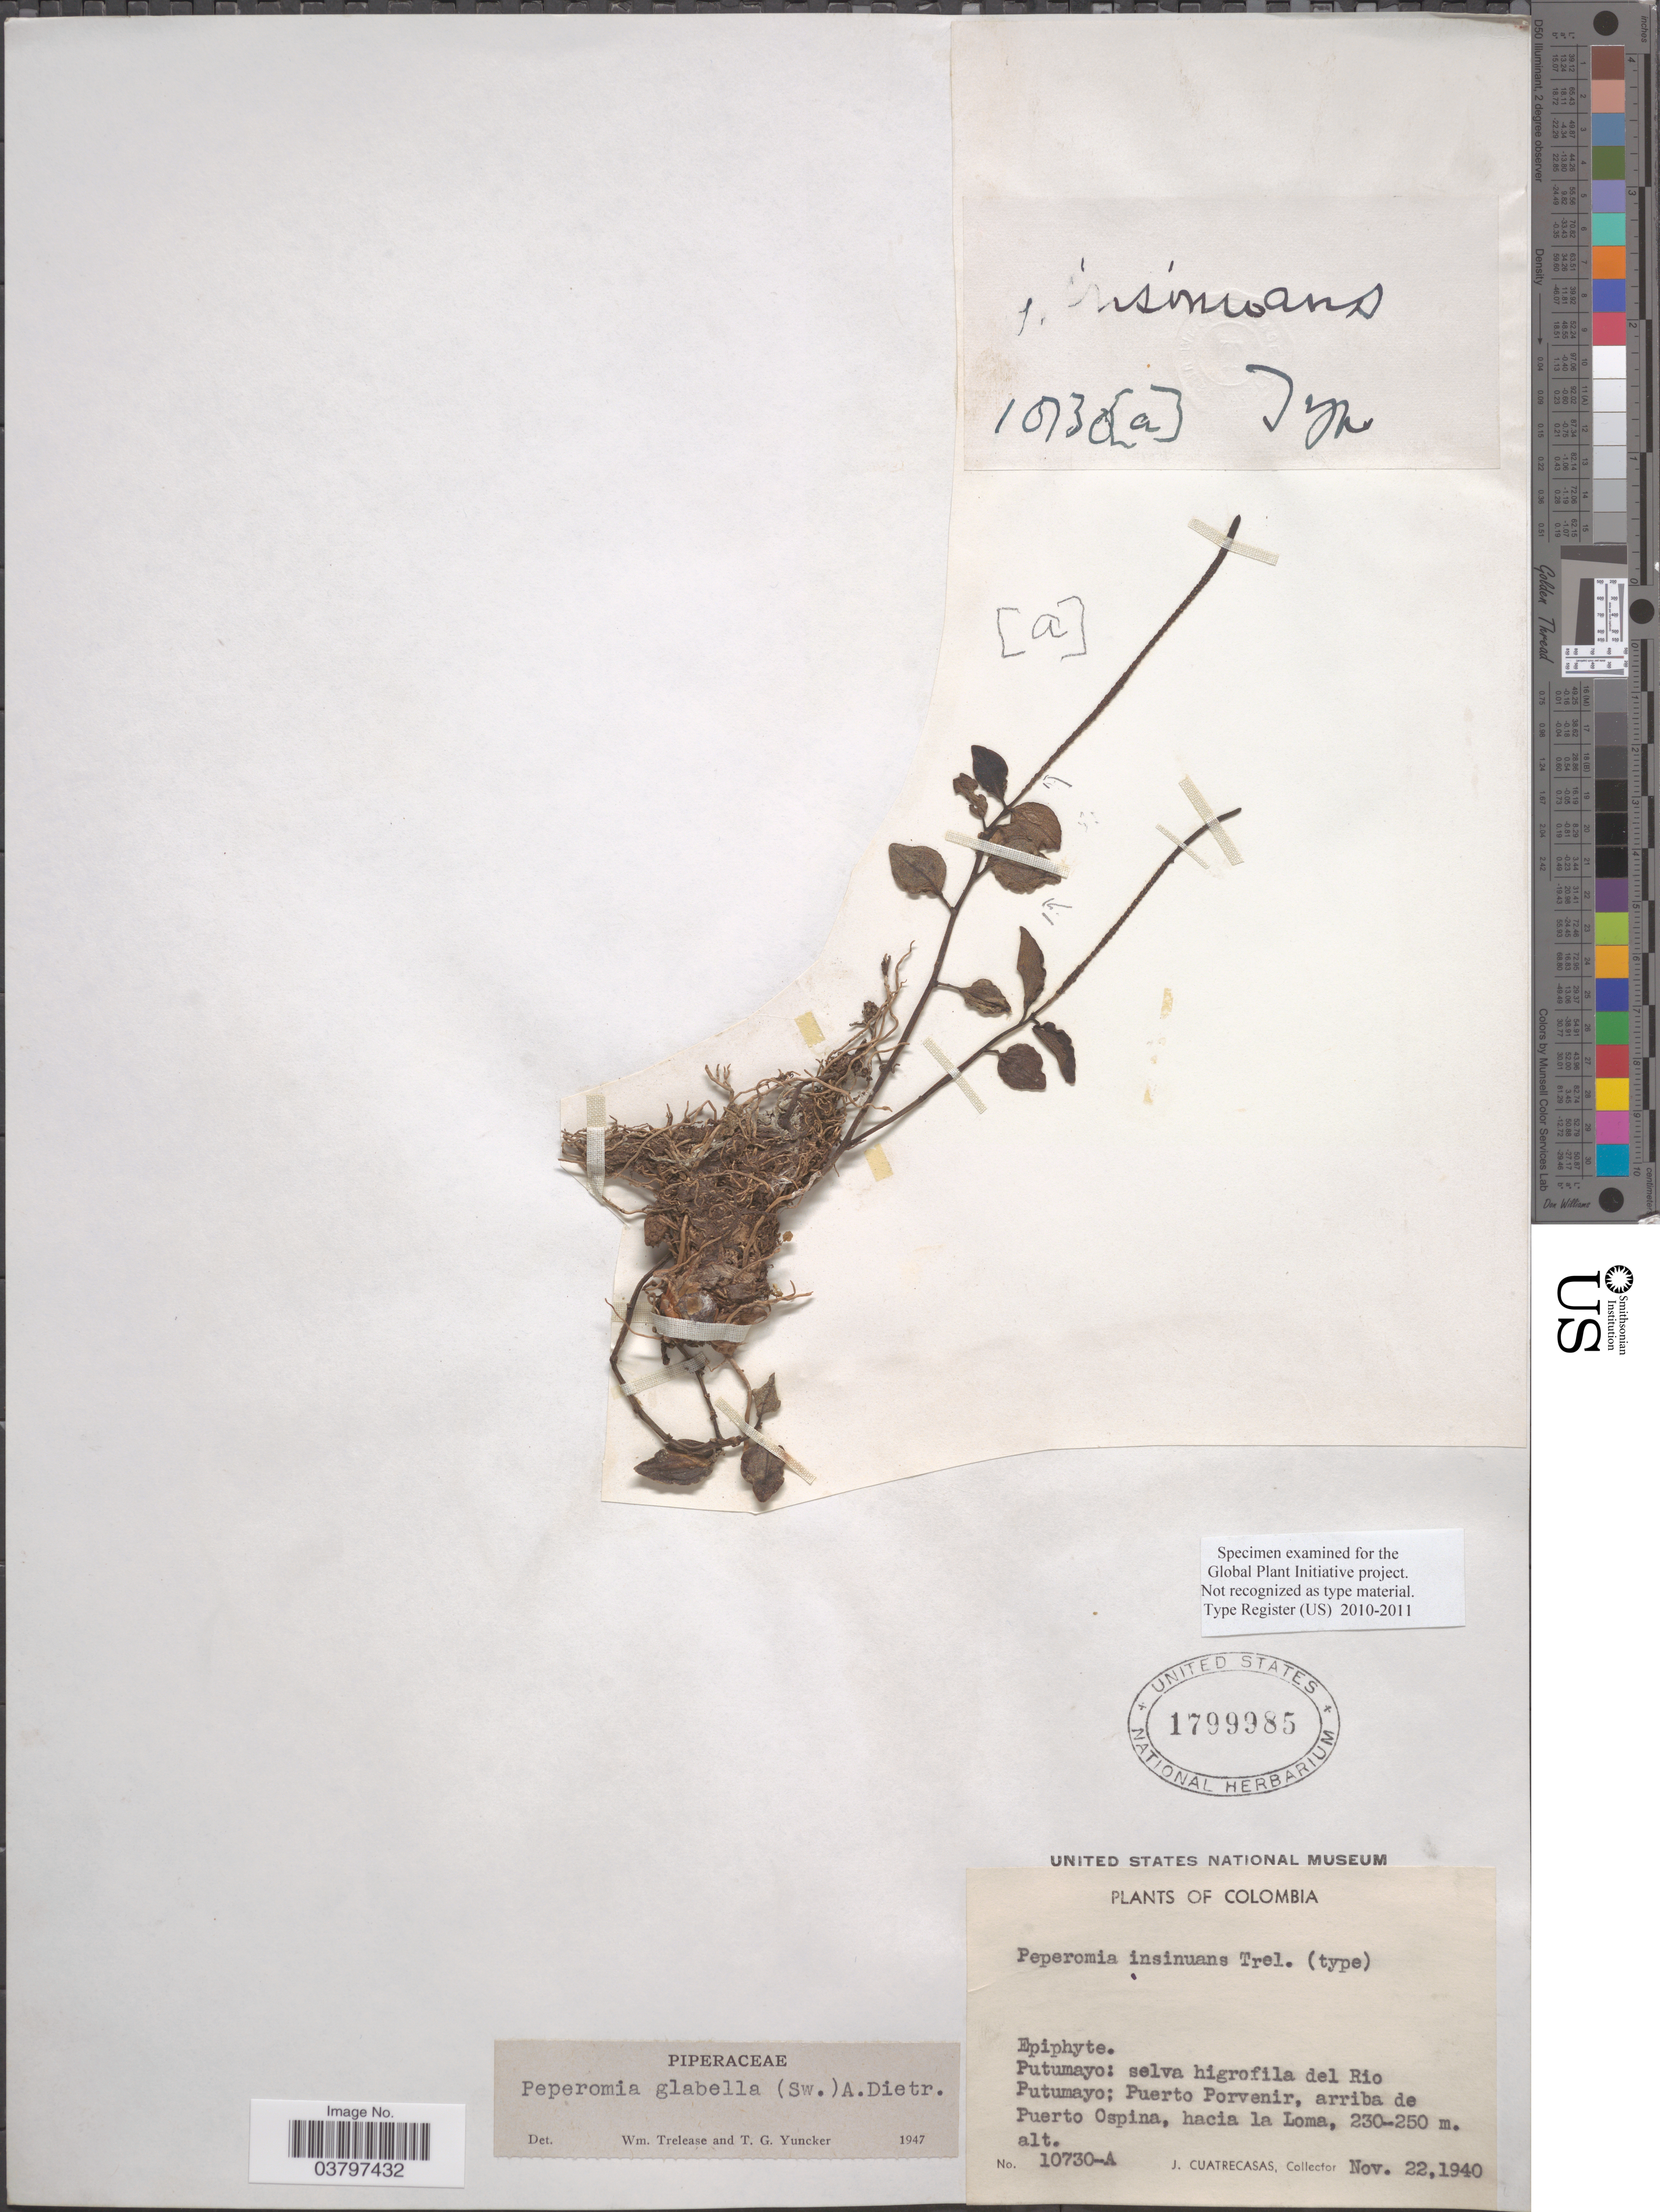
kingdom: Plantae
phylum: Tracheophyta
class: Magnoliopsida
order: Piperales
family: Piperaceae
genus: Peperomia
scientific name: Peperomia glabella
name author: (Sw.) A. Dietr.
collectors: J. Cuatrecasas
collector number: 10730-A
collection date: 1940-11-22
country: Colombia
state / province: Putumayo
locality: Selva higrofila del Rio Putumayo; Puerto Provenir, arriba de Puerto Ospina, hacia la Loma.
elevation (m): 230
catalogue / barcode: US 1799985